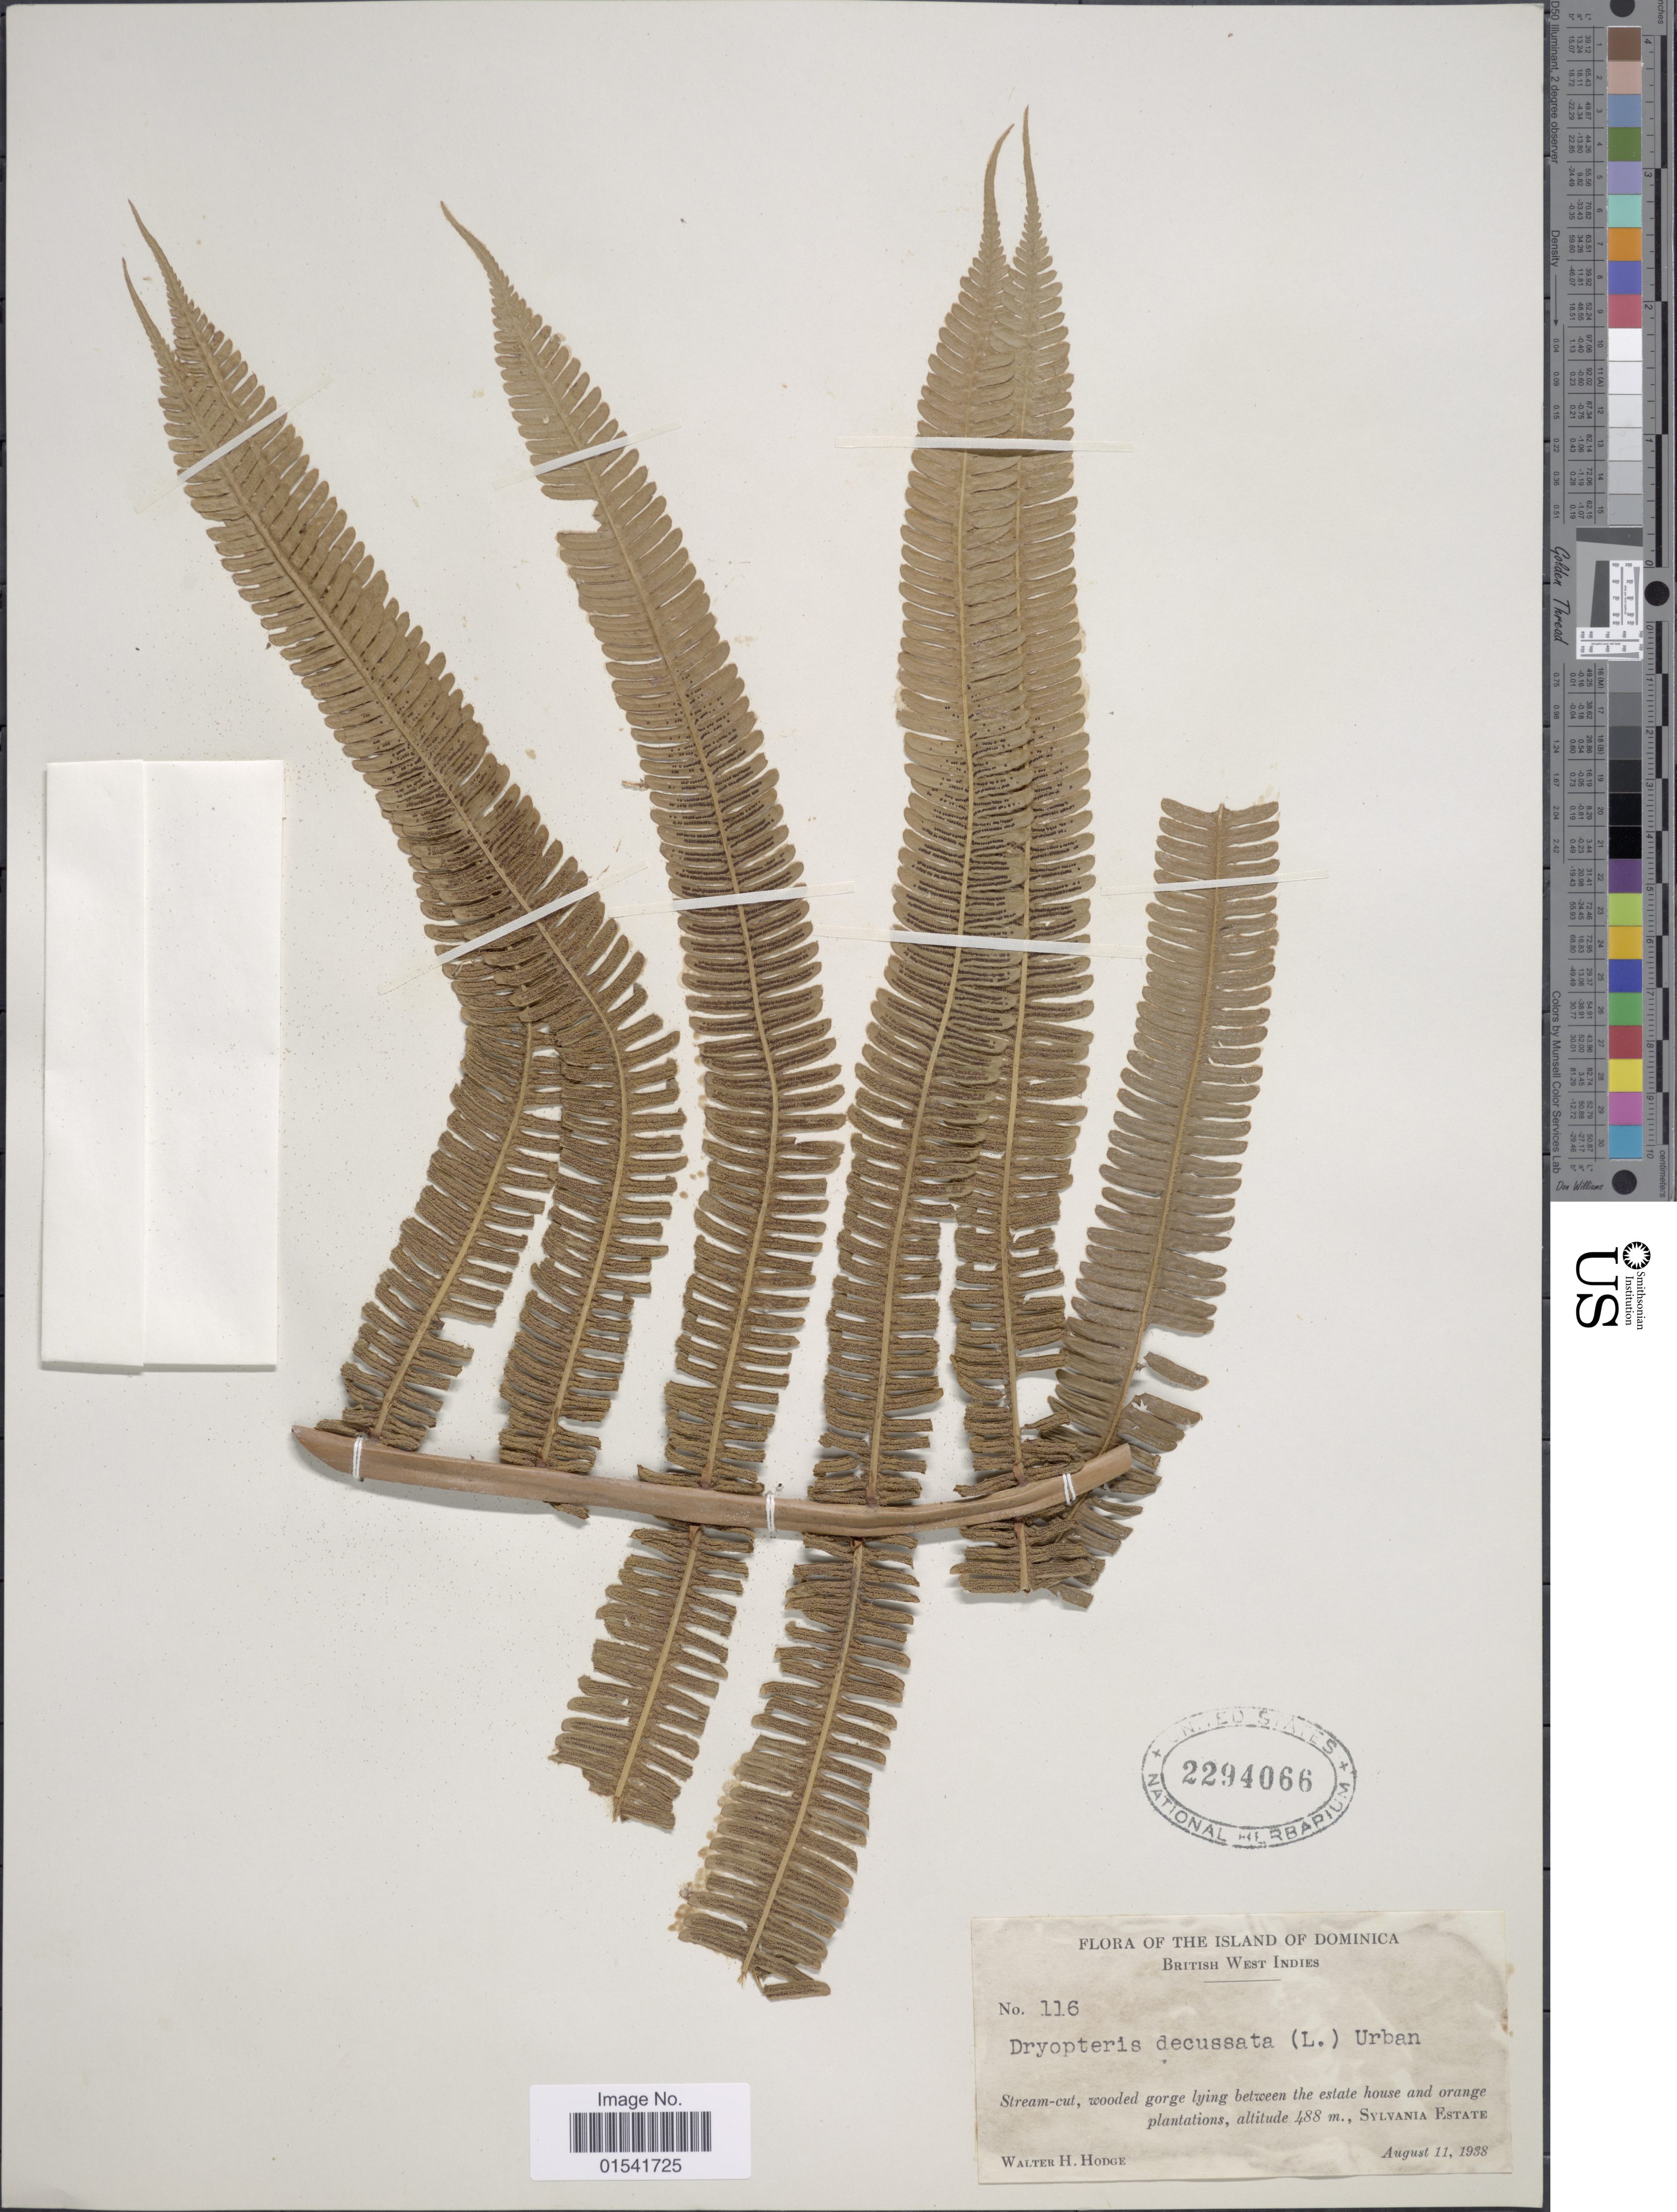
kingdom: Plantae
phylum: Tracheophyta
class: Polypodiopsida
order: Polypodiales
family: Thelypteridaceae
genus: Steiropteris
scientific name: Steiropteris decussata (L.) comb. nov., ined. 2015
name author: (L.)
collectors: W. Hodge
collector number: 116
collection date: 1938-08-11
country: Dominica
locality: Island of Dominica, British West Indies, Stream-cut, wooded gorge lying between the estate house and orange plantations, Sylvania Estate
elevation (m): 488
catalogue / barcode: US 2294066